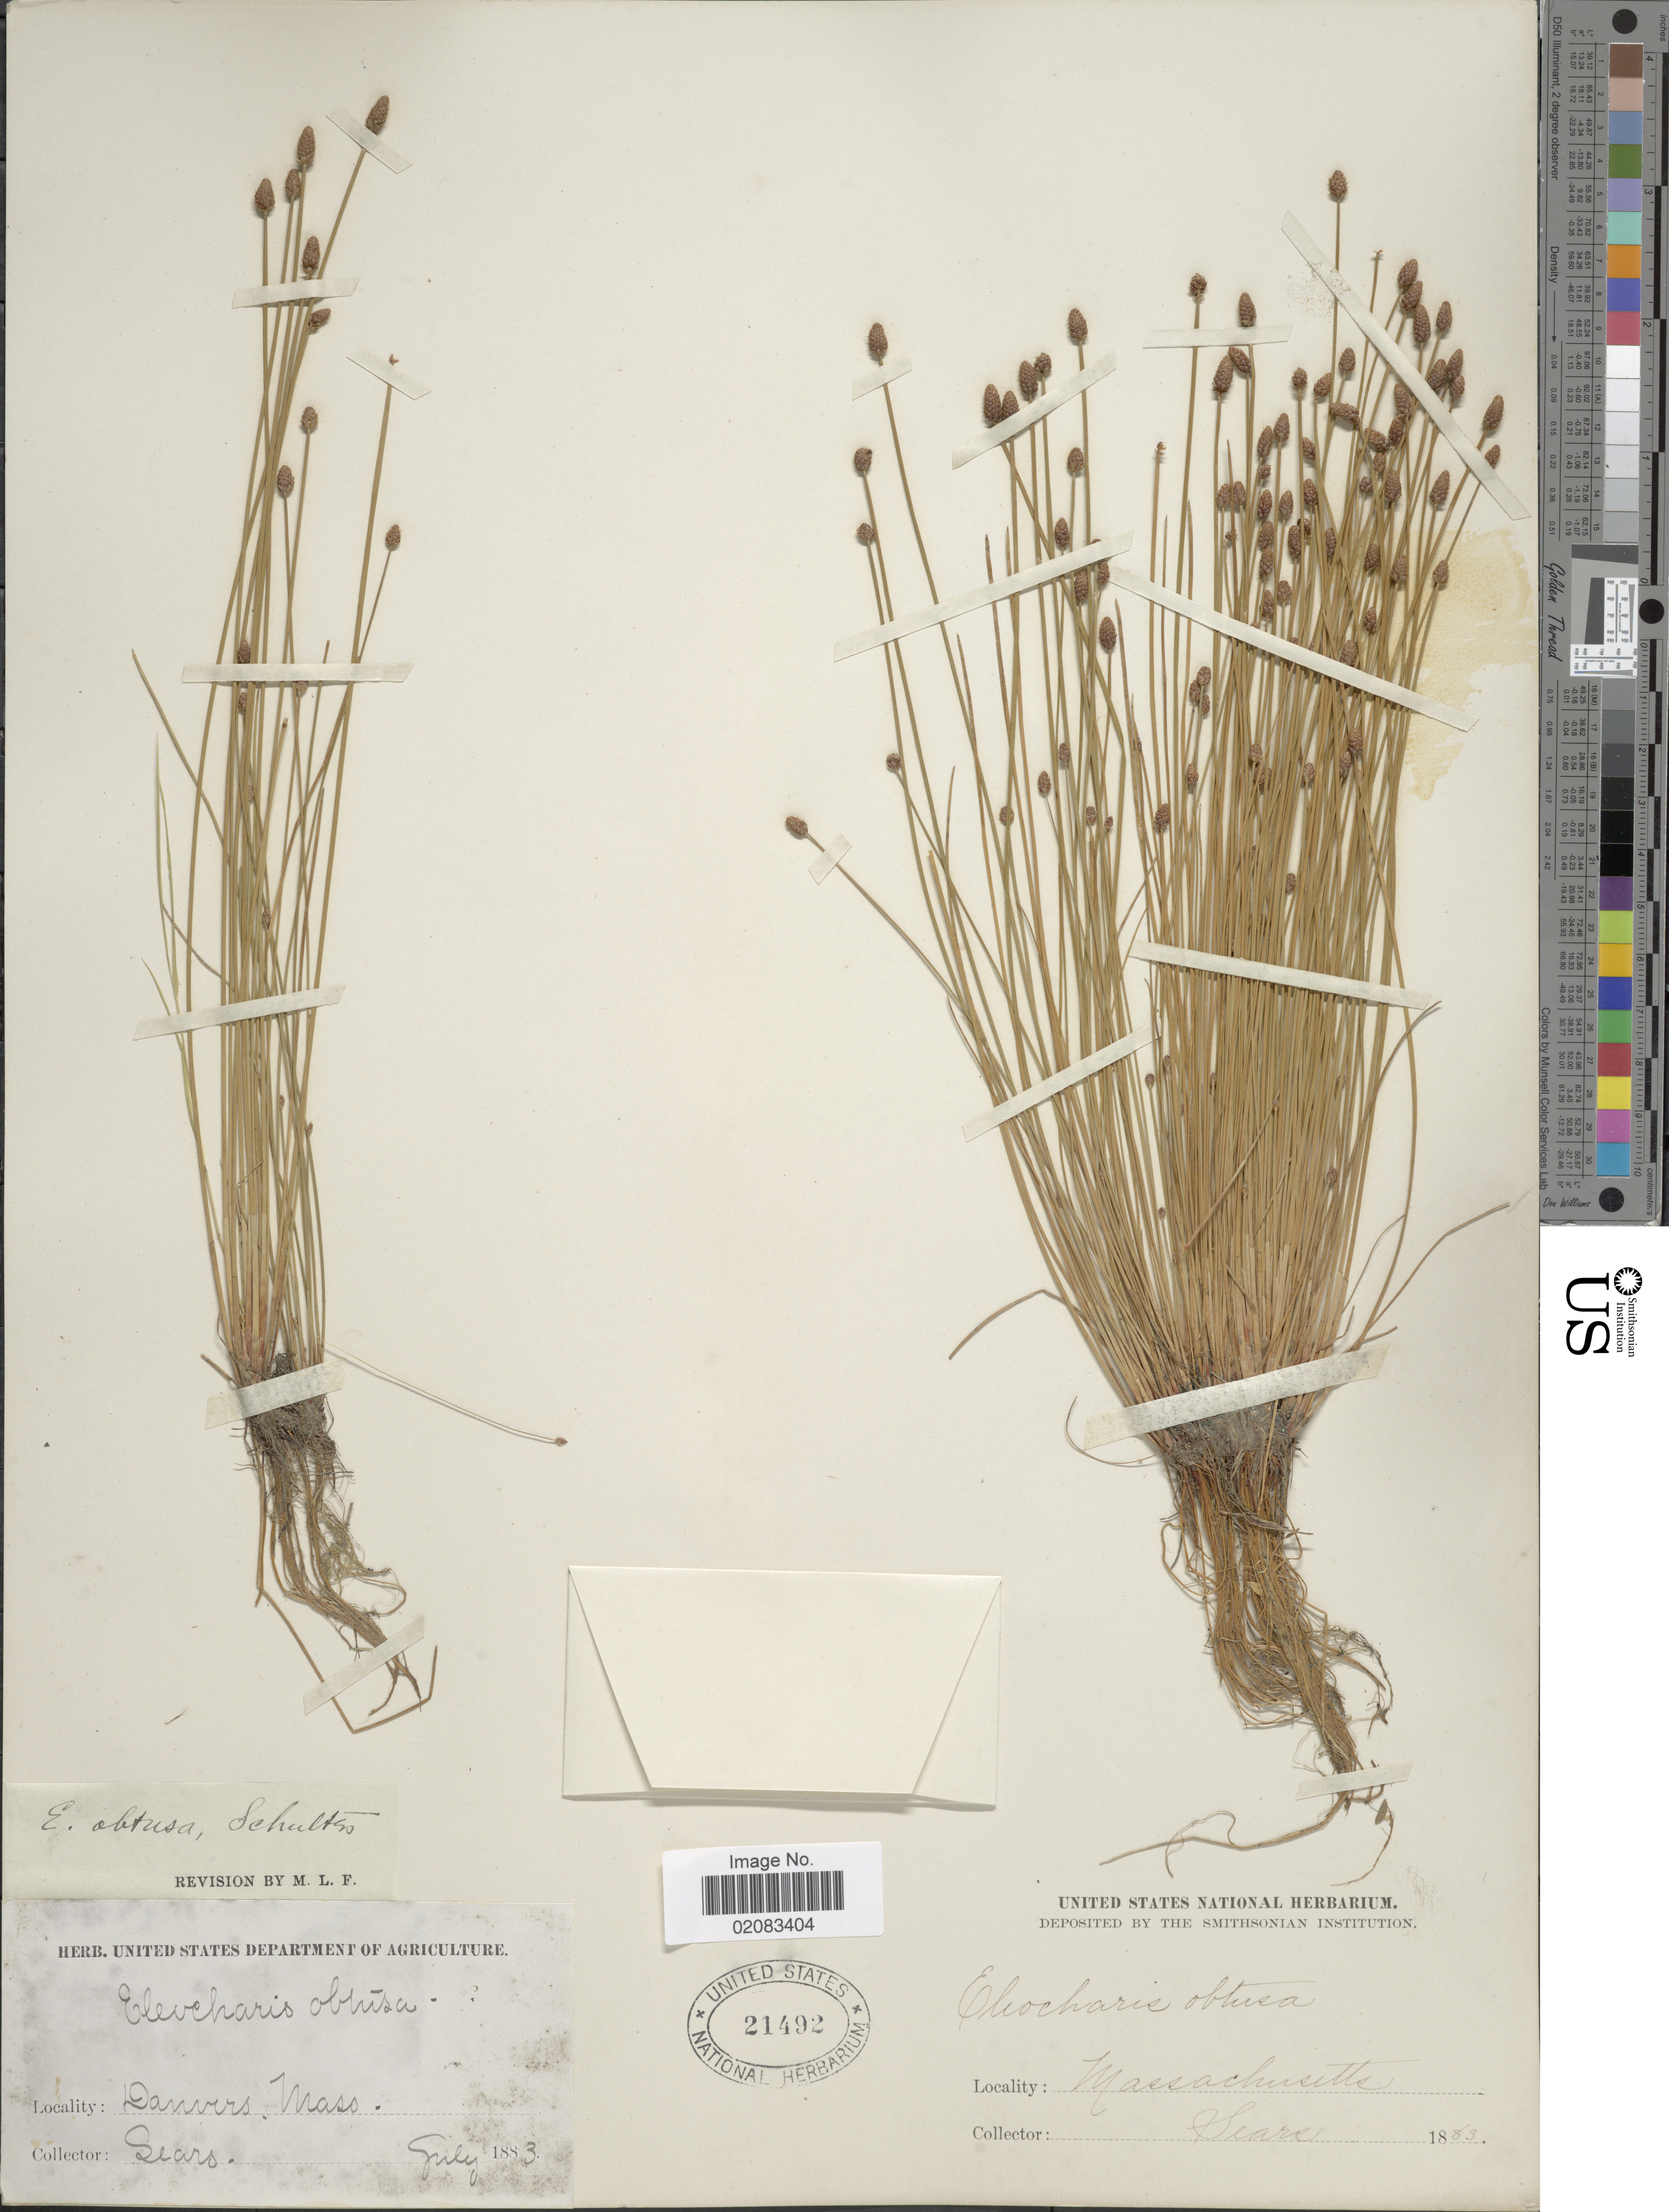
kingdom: Plantae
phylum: Tracheophyta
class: Liliopsida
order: Poales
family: Cyperaceae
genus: Eleocharis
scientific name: Eleocharis obtusa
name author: (Willd.) Schult.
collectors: Sears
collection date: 1883-07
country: United States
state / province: Massachusetts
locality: Danvers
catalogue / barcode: US 21492